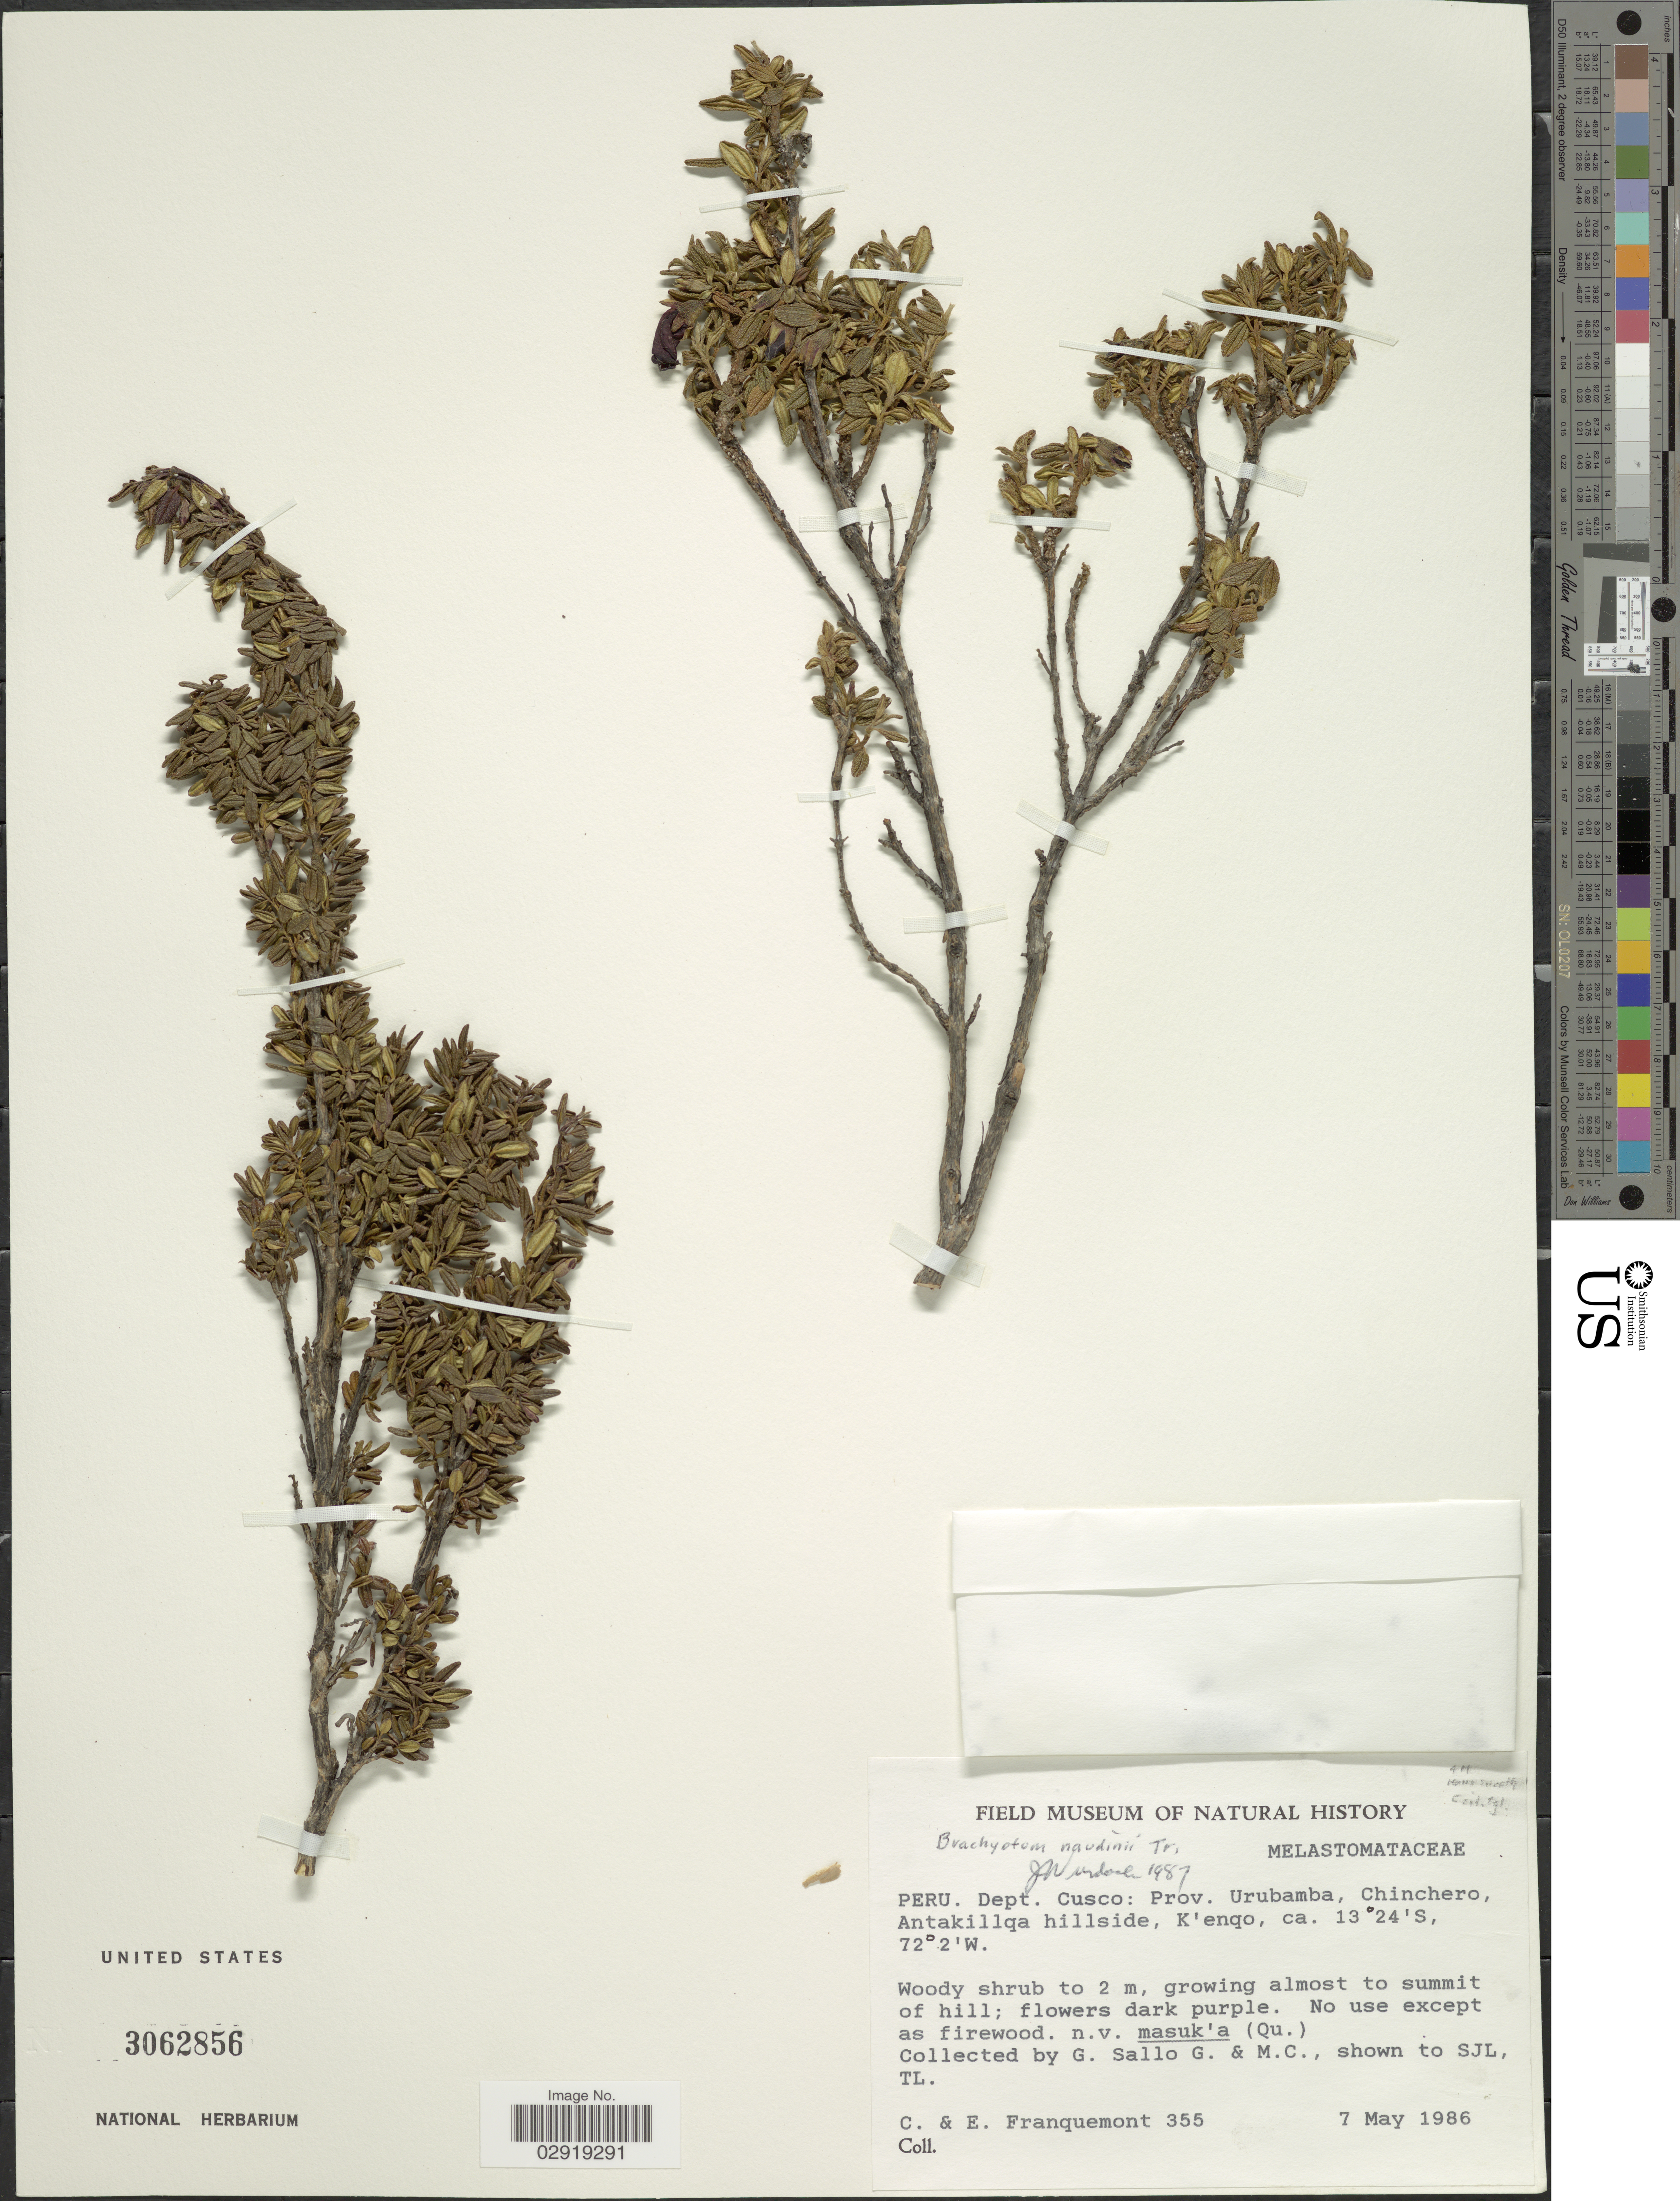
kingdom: Plantae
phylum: Tracheophyta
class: Magnoliopsida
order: Myrtales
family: Melastomataceae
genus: Brachyotum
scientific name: Brachyotum naudinii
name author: Triana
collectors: C. Franquement & E. Franquement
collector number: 355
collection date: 1986-05-07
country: Peru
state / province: Cusco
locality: Dept. Cusco: Prov. Urubamba, Chinchero, Antakillga hillside, K'engo.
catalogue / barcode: US 3062856